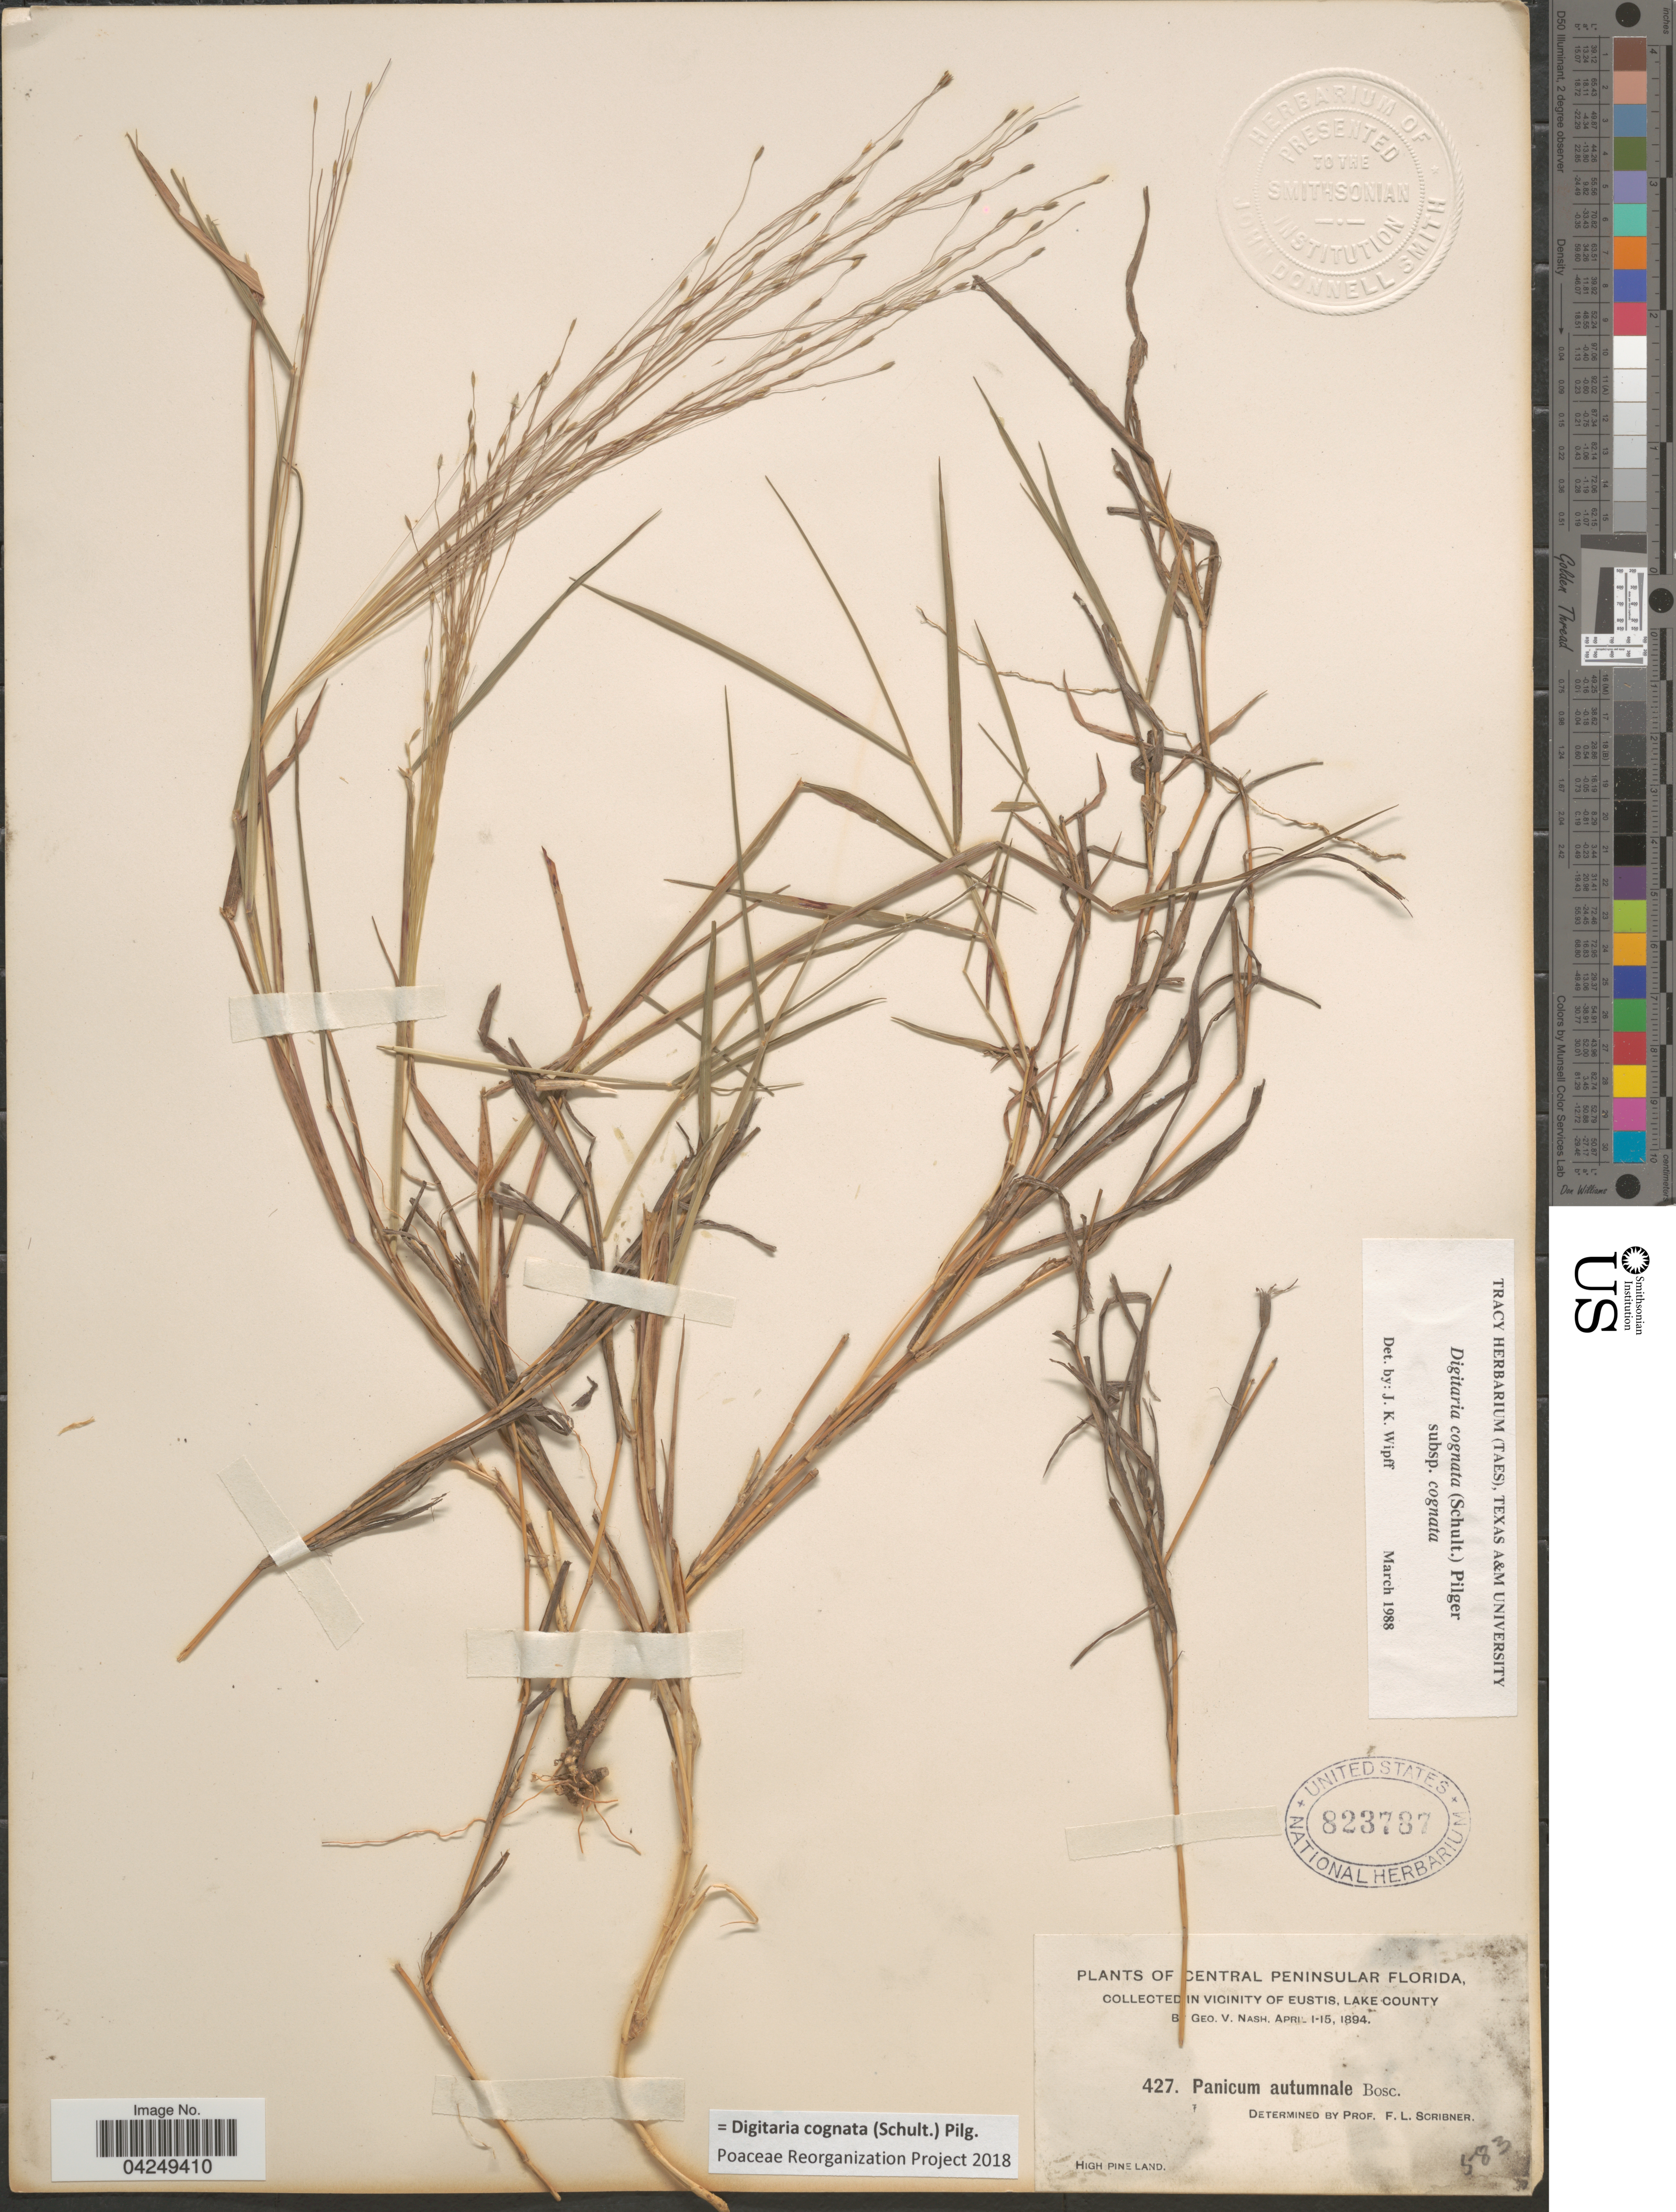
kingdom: Plantae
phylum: Tracheophyta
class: Liliopsida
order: Poales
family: Poaceae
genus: Digitaria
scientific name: Digitaria cognata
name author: (Scult.) Pilg.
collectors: G. V. Nash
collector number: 427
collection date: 1894-04-01/1894-04-15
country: United States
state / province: Florida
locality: Central Peninsular Florida. In vicinity of Eustis, Lake County. High Pine Land.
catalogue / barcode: US 823787